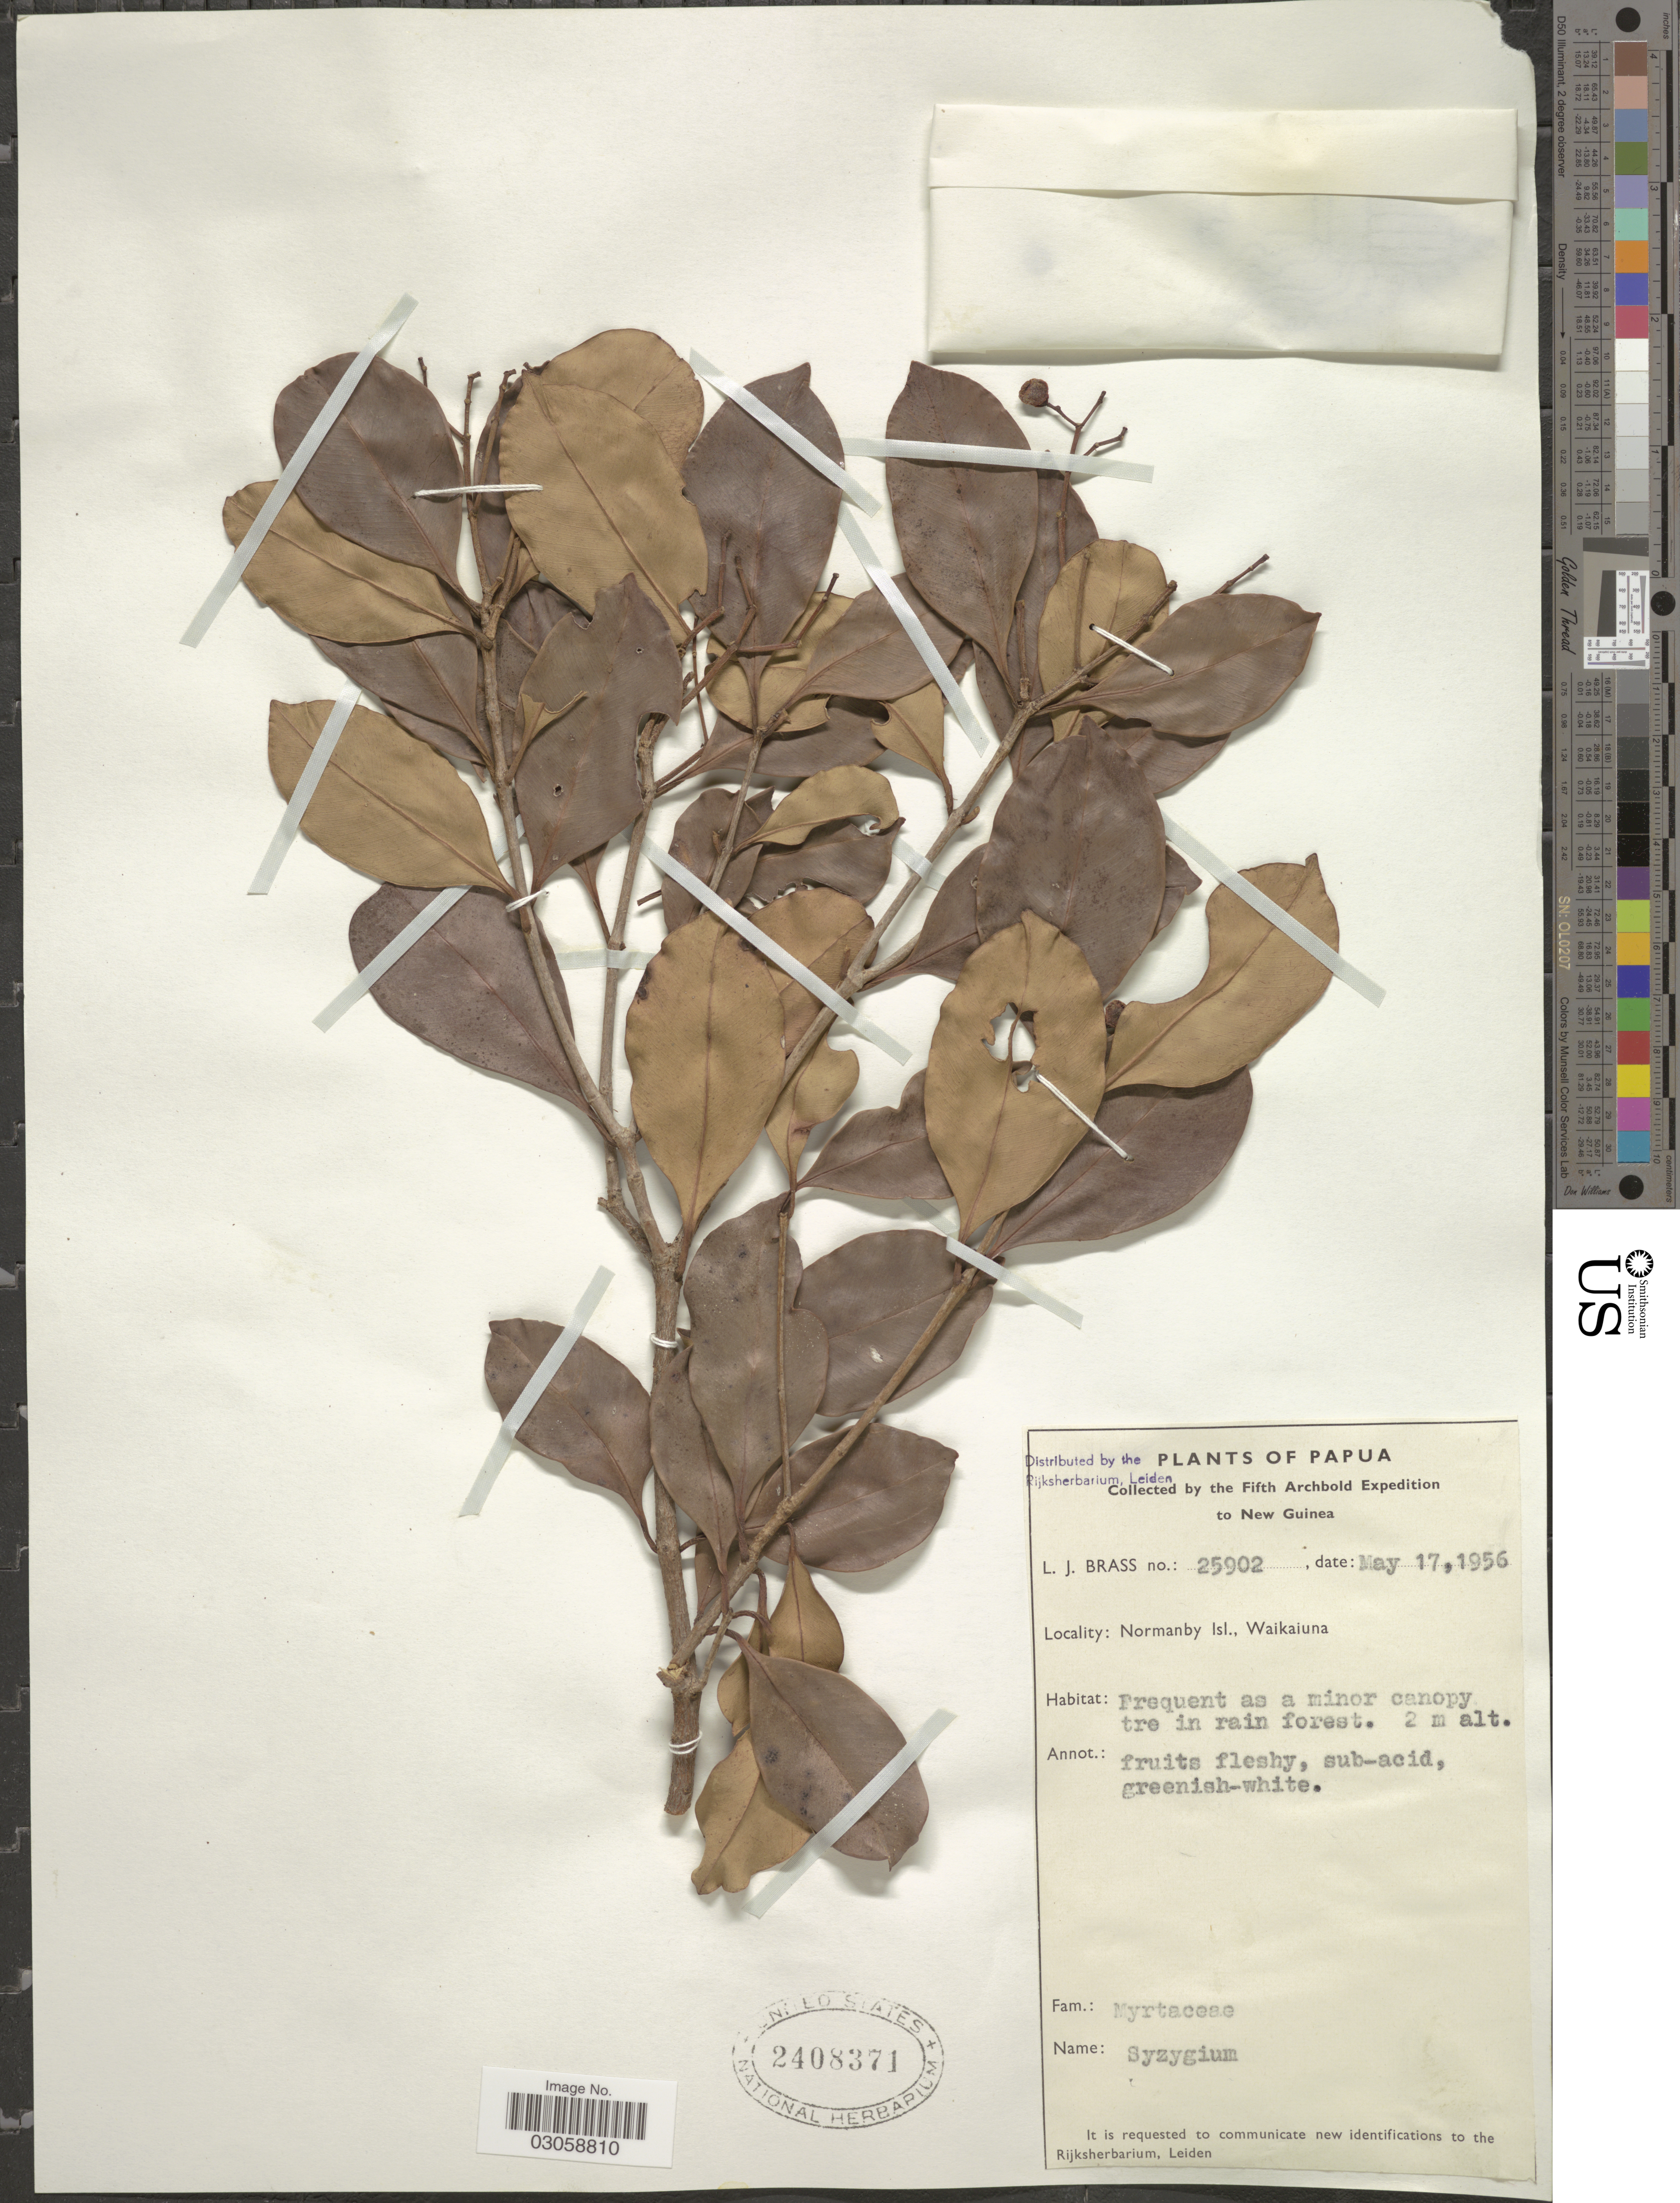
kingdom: Plantae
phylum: Tracheophyta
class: Magnoliopsida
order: Myrtales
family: Myrtaceae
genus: Syzygium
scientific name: Syzygium sp.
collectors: L. J. Brass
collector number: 25902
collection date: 1956-05-17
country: Papua New Guinea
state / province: Milne Bay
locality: Papua, Normanby Isl., Waikaiuna.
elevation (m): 2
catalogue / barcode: US 2408371